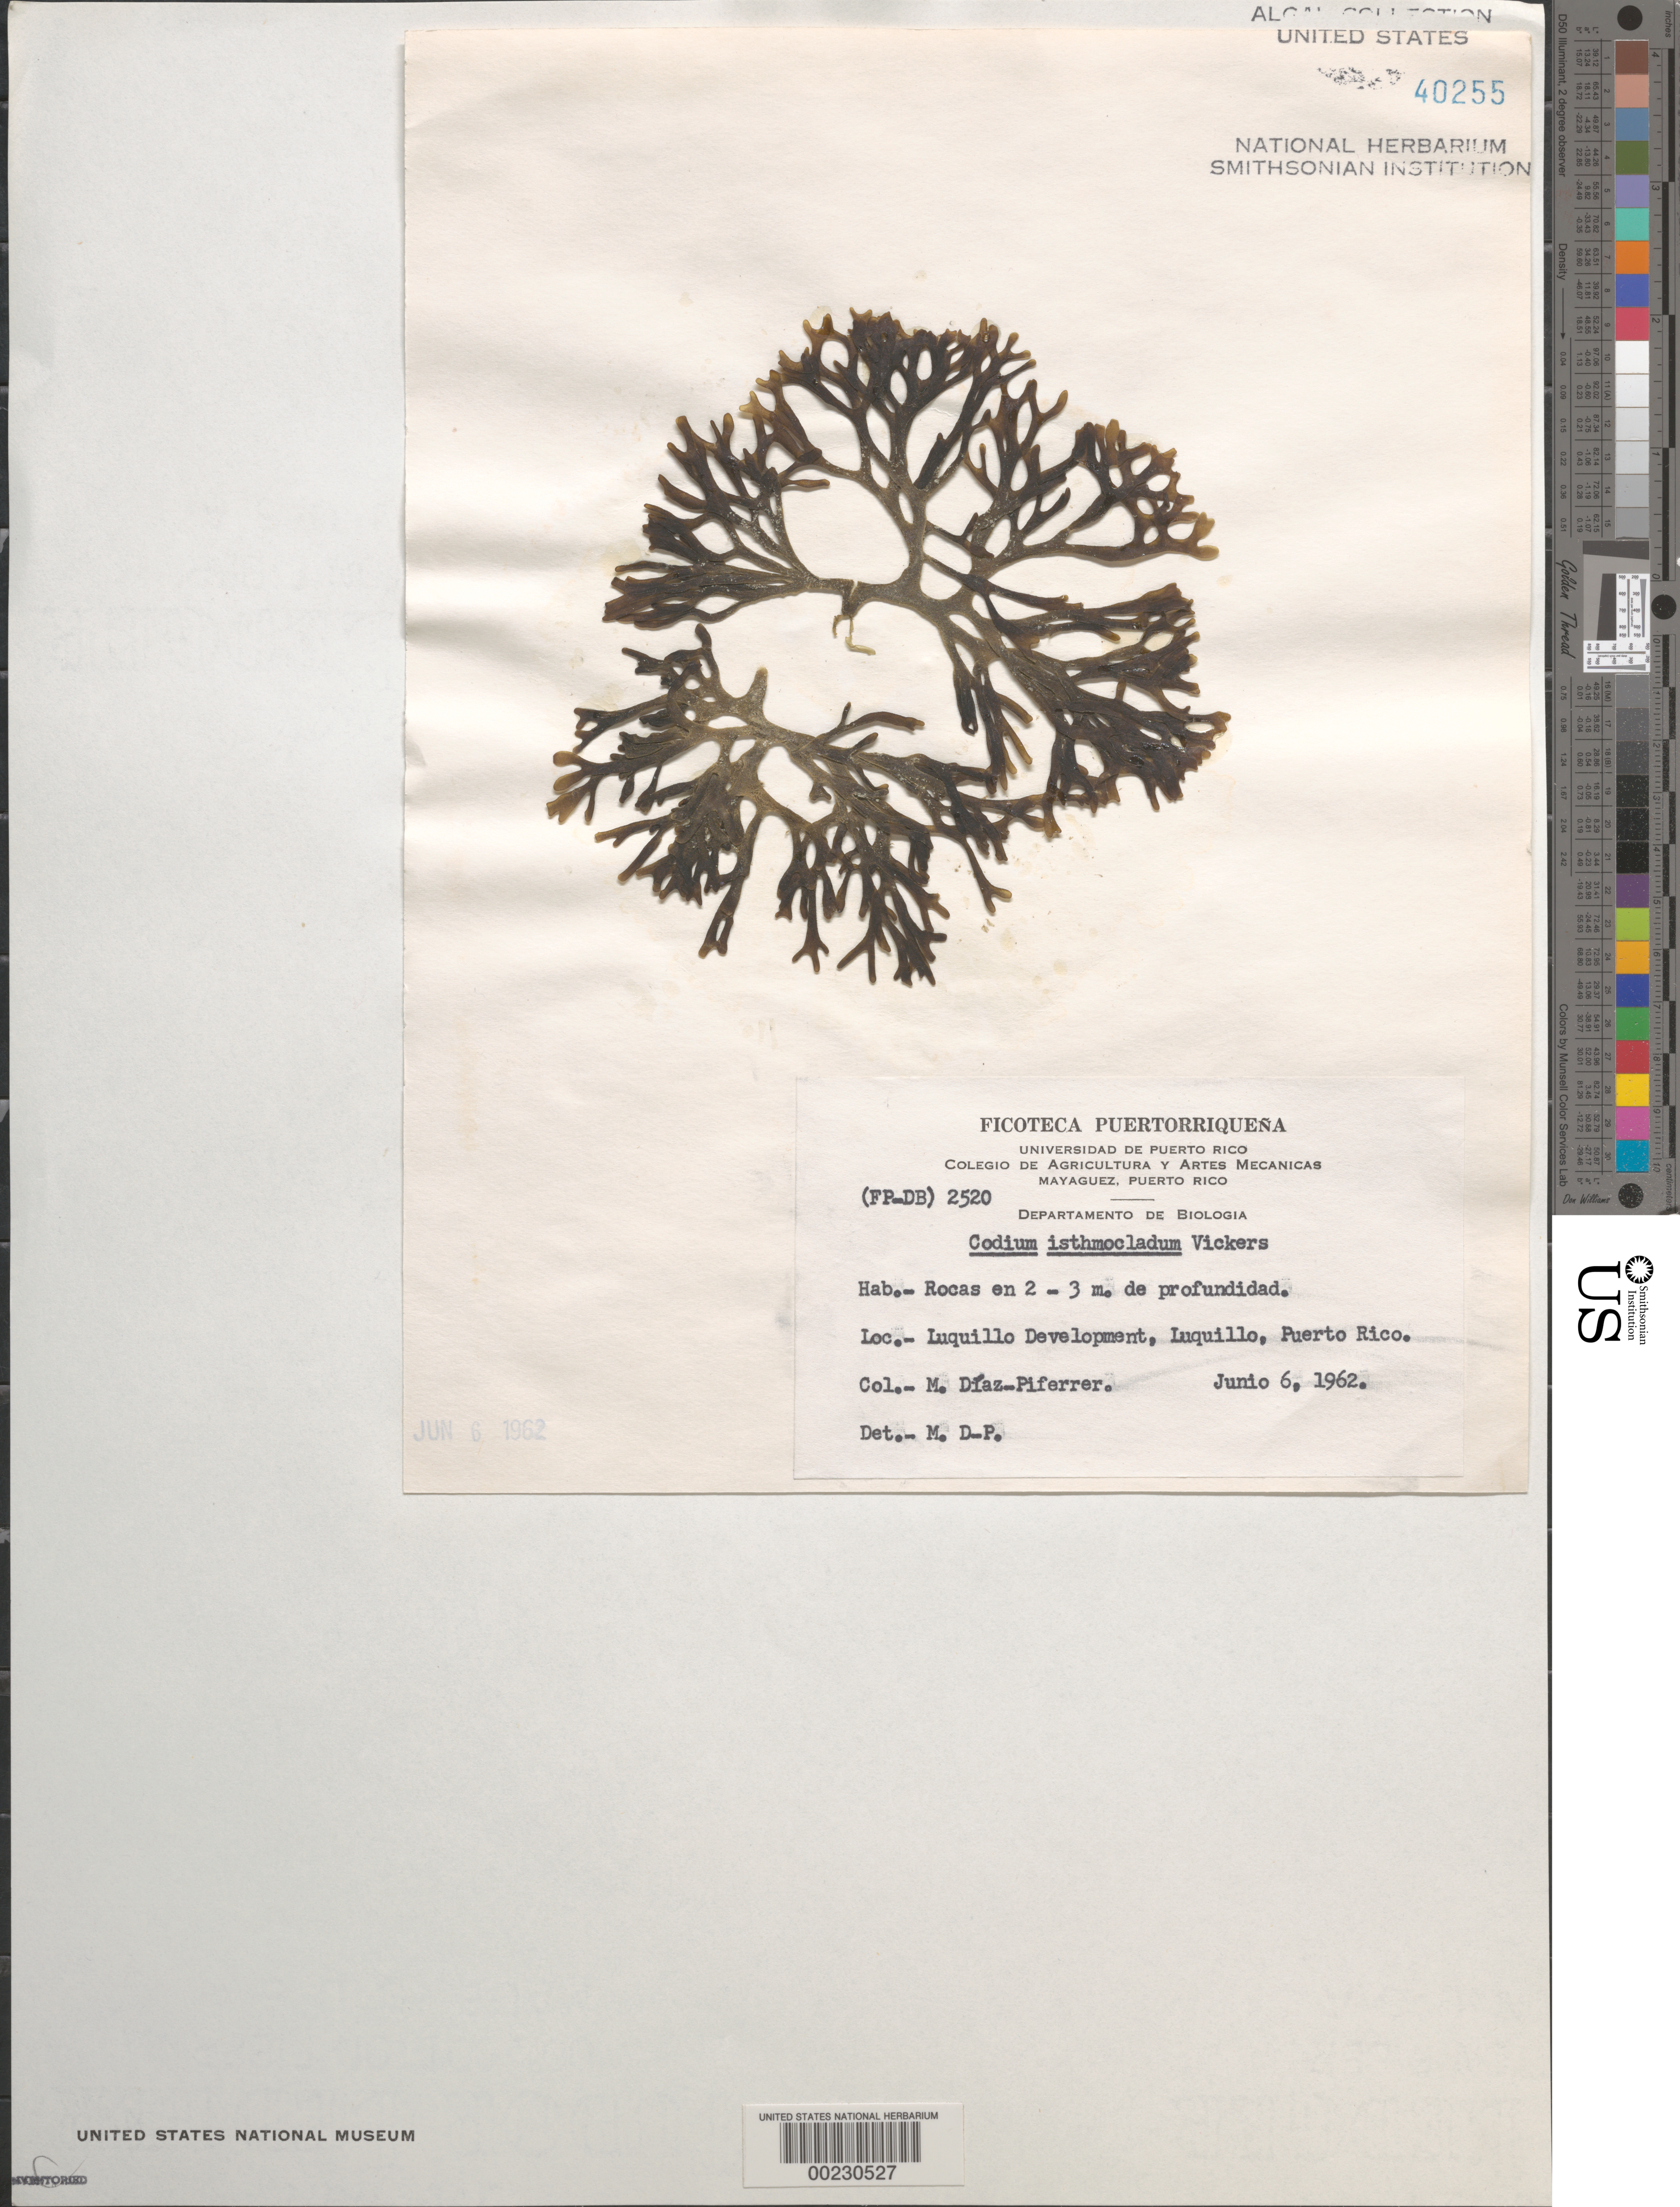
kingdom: Plantae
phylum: Chlorophyta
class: Ulvophyceae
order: Bryopsidales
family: Codiaceae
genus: Codium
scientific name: Codium isthmocladum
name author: Vickers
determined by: Diaz-Piferrer, M.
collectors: M. Diaz-Piferrer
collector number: (fp-db) 2520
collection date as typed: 06 Jun 1962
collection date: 1962-06-06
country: Puerto Rico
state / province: Luquillo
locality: Luquillo Development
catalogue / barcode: US 40255